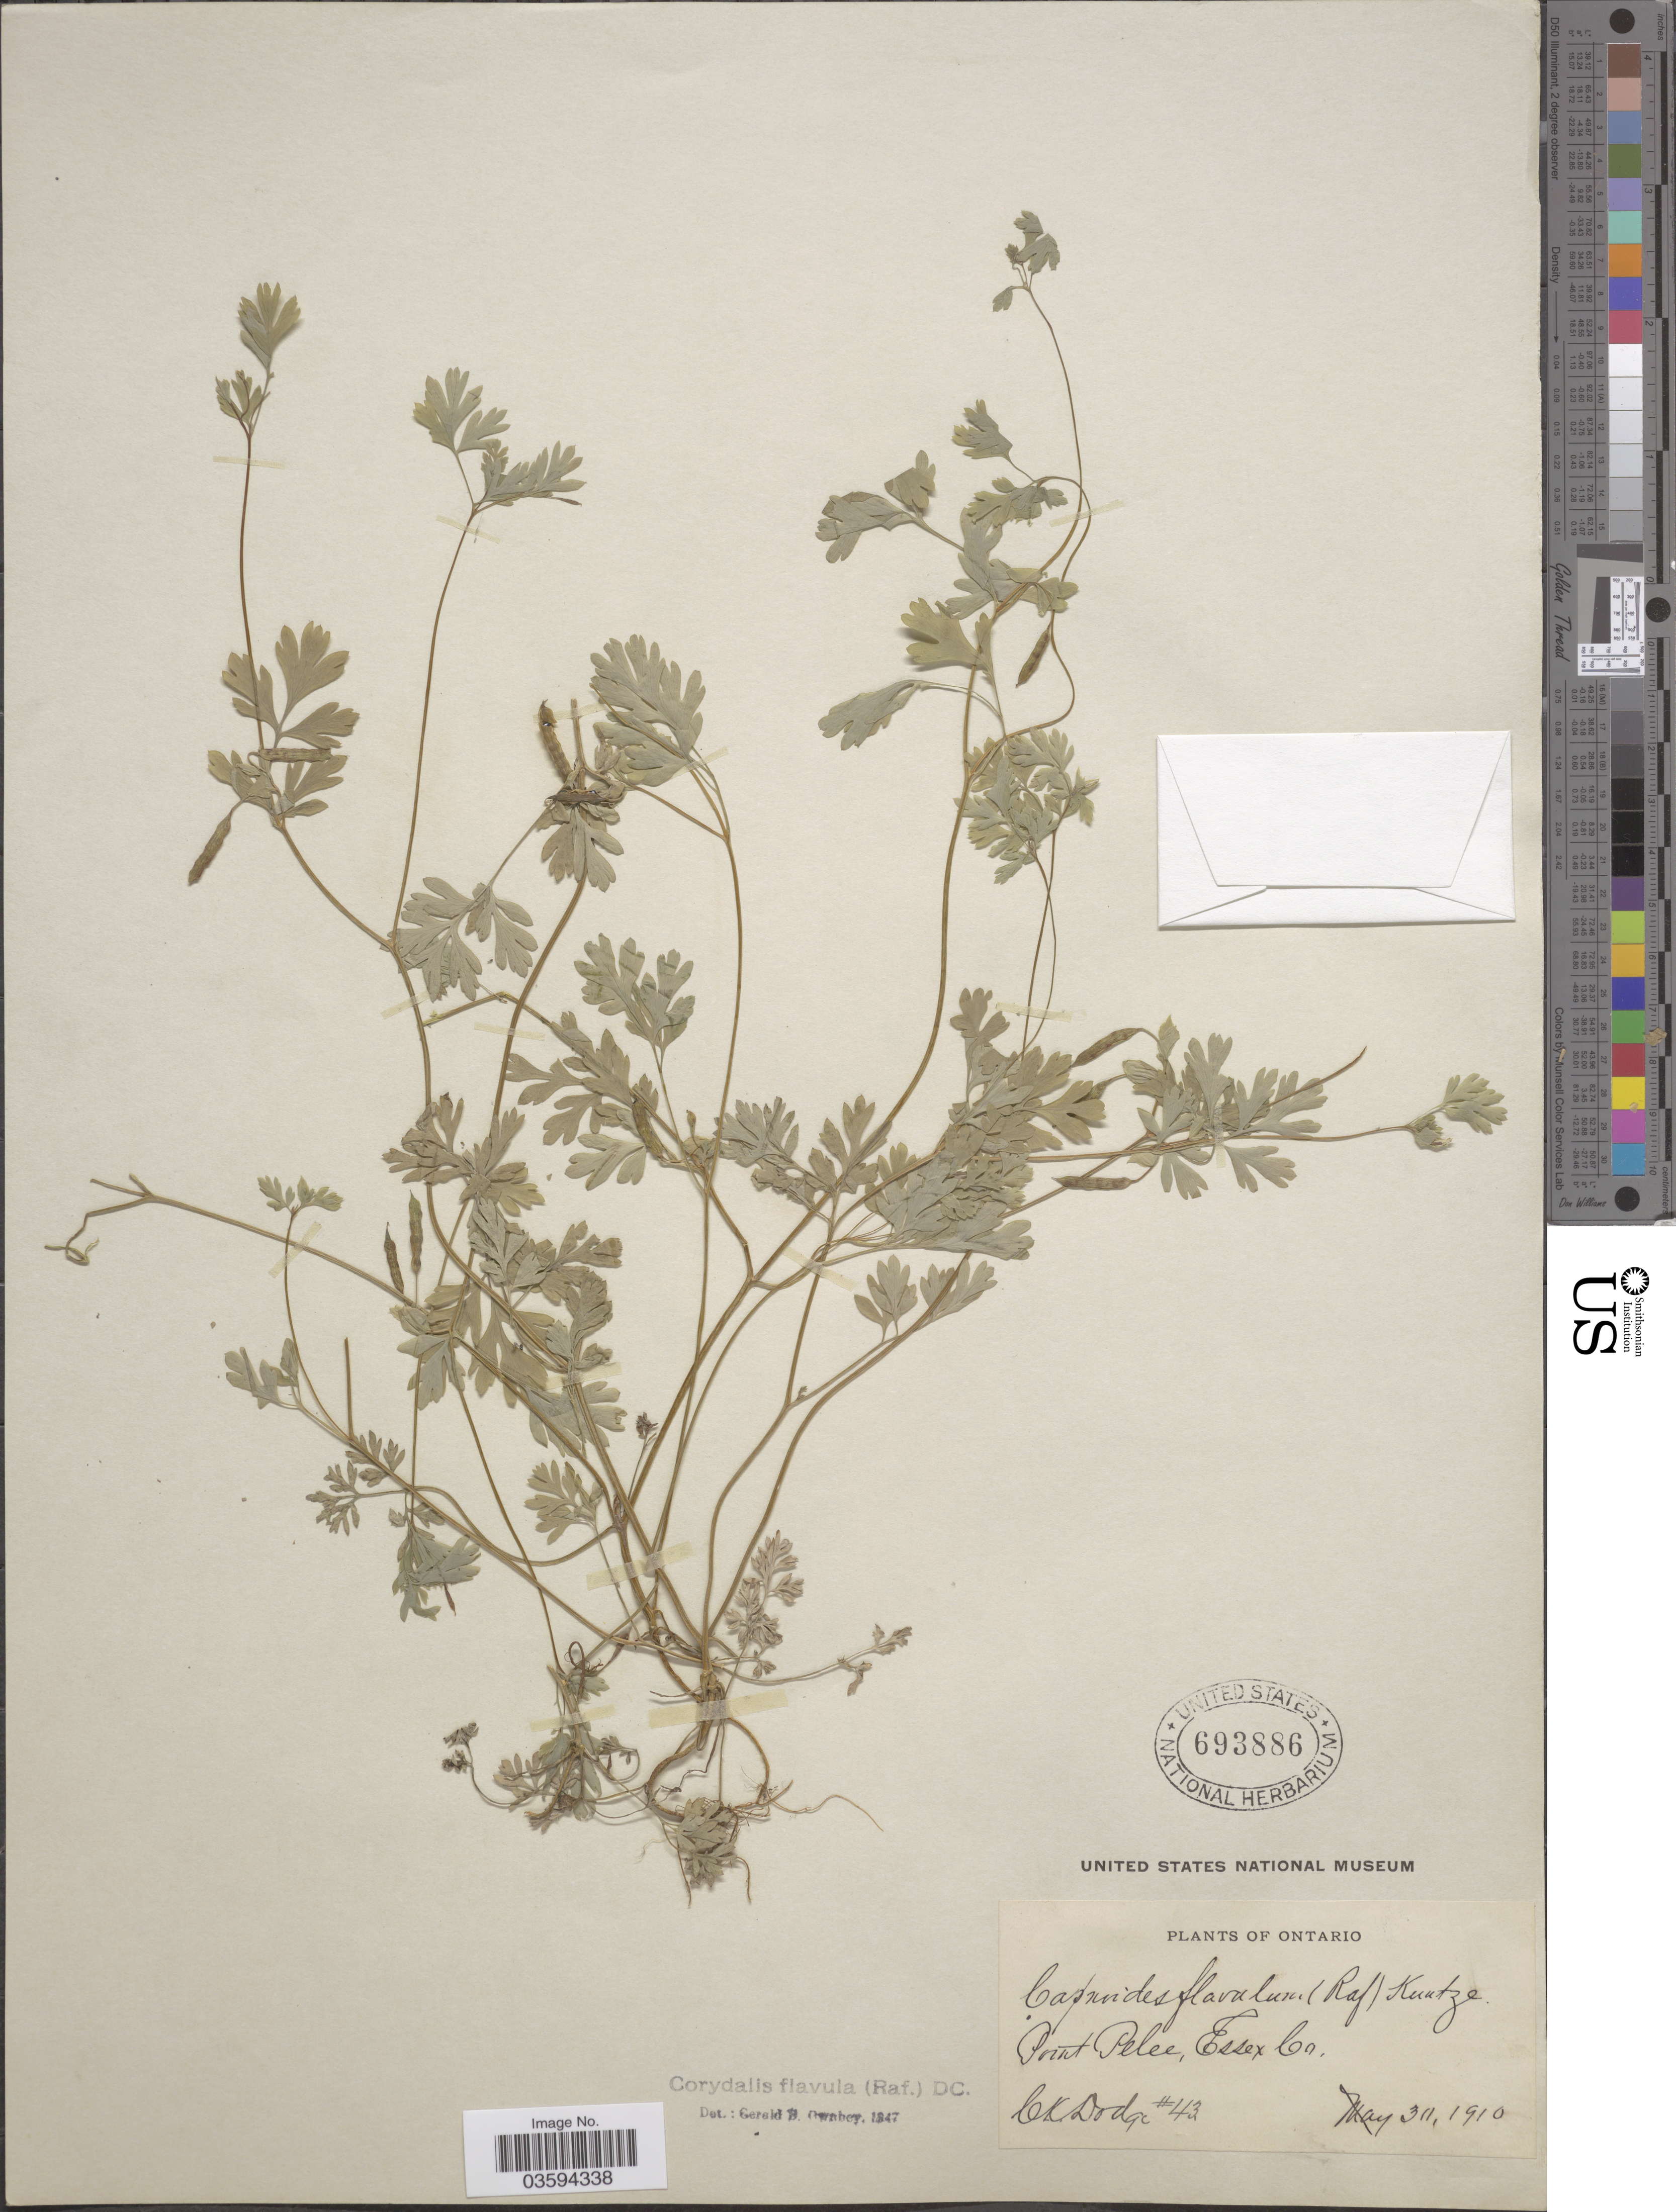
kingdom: Plantae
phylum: Tracheophyta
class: Magnoliopsida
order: Ranunculales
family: Papaveraceae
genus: Corydalis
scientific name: Corydalis flavula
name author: (Raf.) DC.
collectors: C. Dodge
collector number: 43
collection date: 1910-05-30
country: Canada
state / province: Ontario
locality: Point Pelee, Essex Co.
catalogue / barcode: US 693886